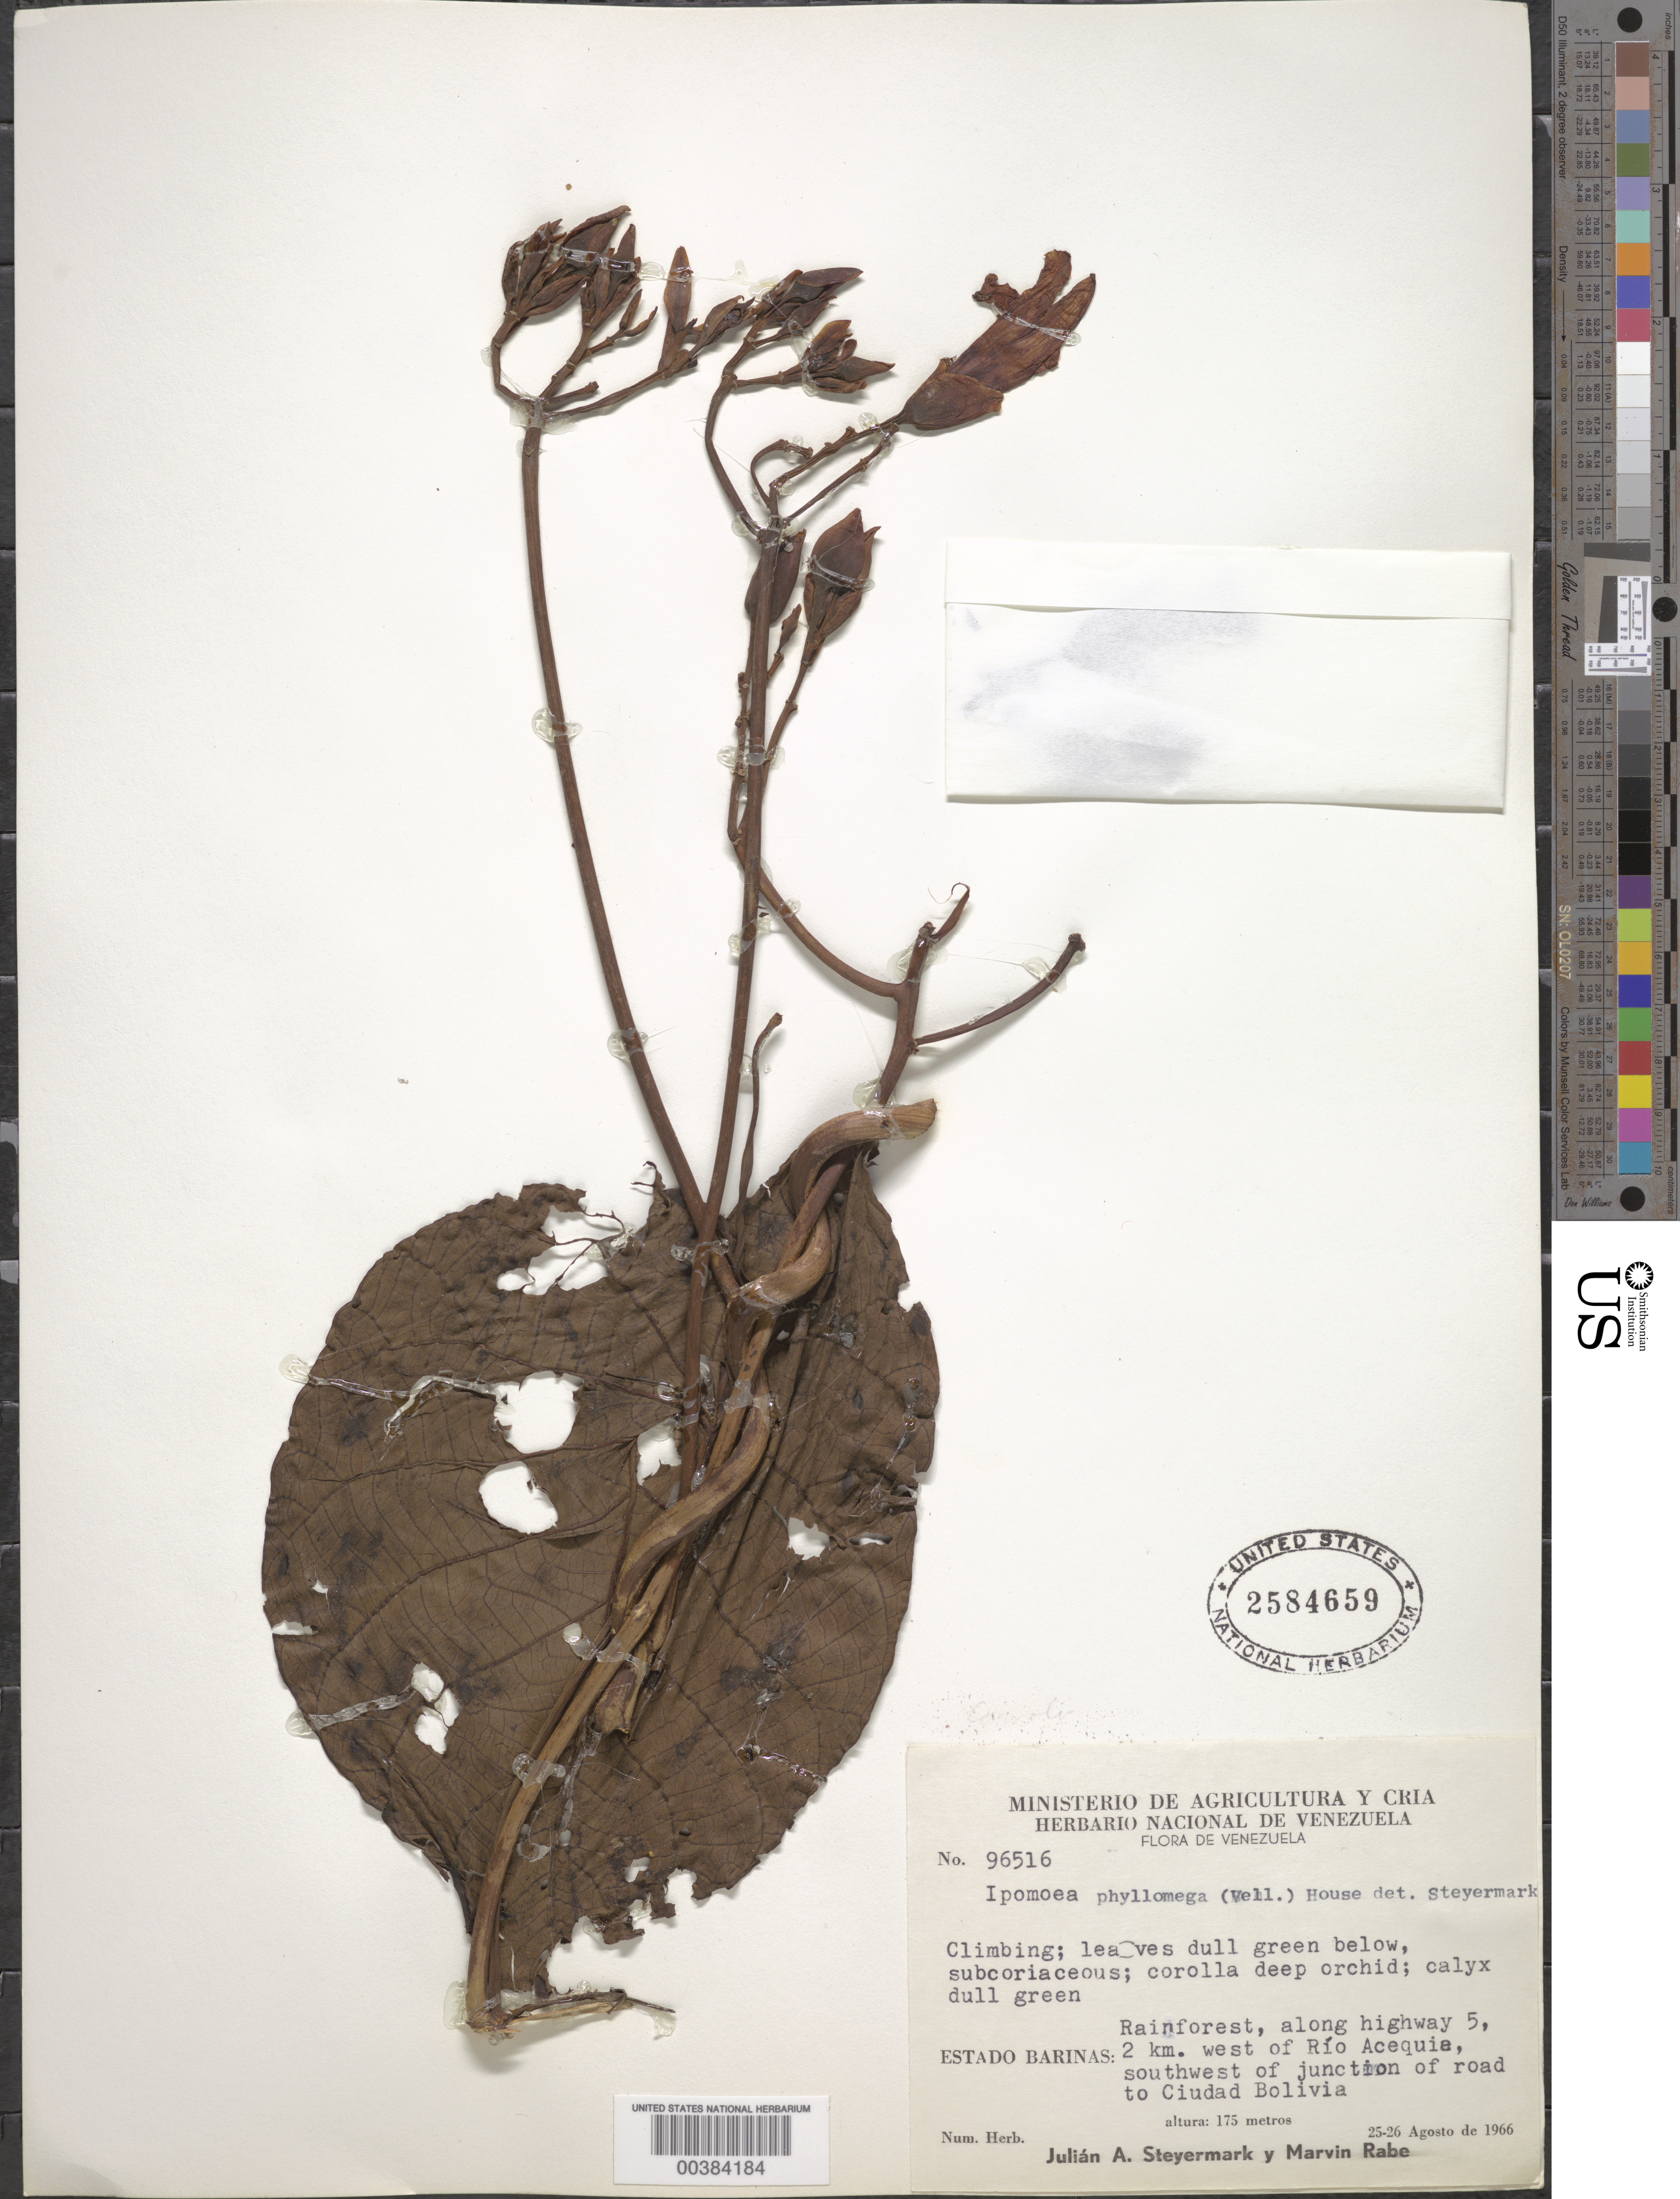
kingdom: Plantae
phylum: Tracheophyta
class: Magnoliopsida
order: Solanales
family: Convolvulaceae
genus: Ipomoea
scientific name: Ipomoea phyllomega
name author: (Vell.) House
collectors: J. Steyermark & M. Rabe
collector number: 96516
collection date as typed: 25 Aug 1966 to 26 Aug 1966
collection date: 1966-08-25/1966-08-26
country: Venezuela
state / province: Barinas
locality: Along hwy 5, 2 km W of Río Acequia, SW of junct. of road to Ciudad Bolivia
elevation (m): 175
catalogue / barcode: US 2584659